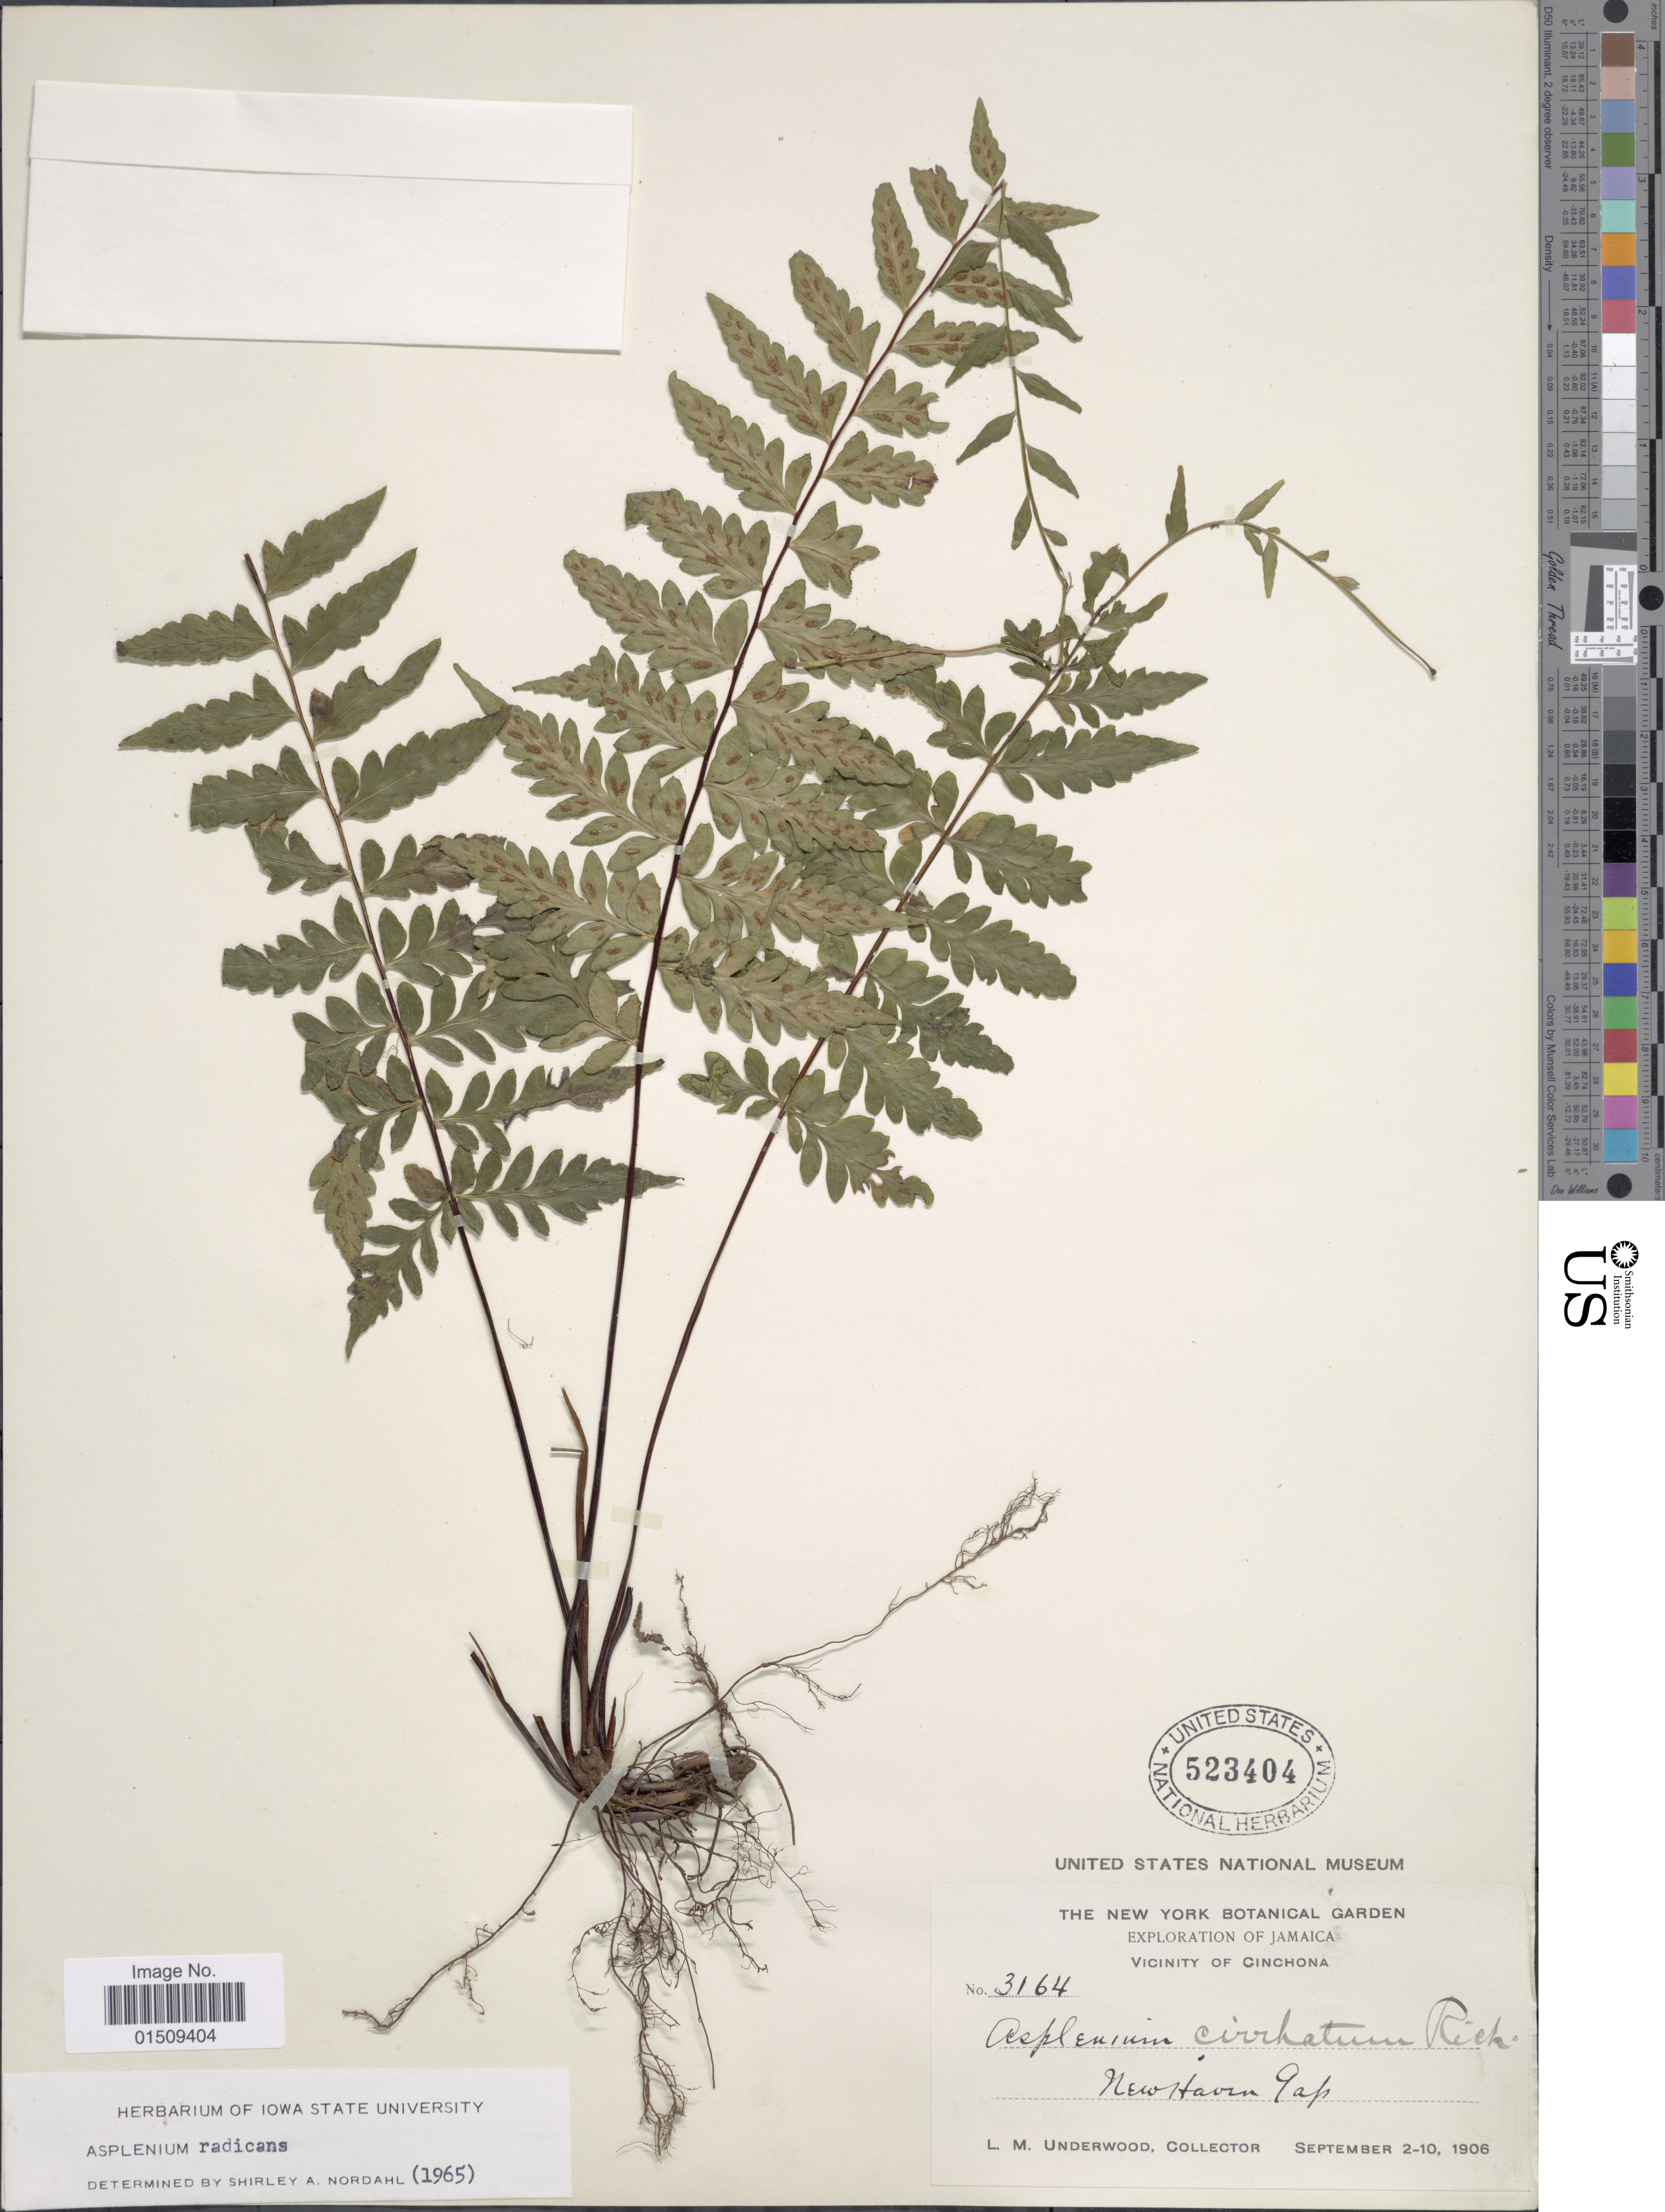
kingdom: Plantae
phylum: Tracheophyta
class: Polypodiopsida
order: Polypodiales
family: Aspleniaceae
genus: Asplenium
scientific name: Asplenium radicans var. radicans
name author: L.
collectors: L. M. Underwood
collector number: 3164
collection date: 1906-09-02/1906-09-10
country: Jamaica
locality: Vicinity of Cinchona. New Haven Gap.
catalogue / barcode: US 523404